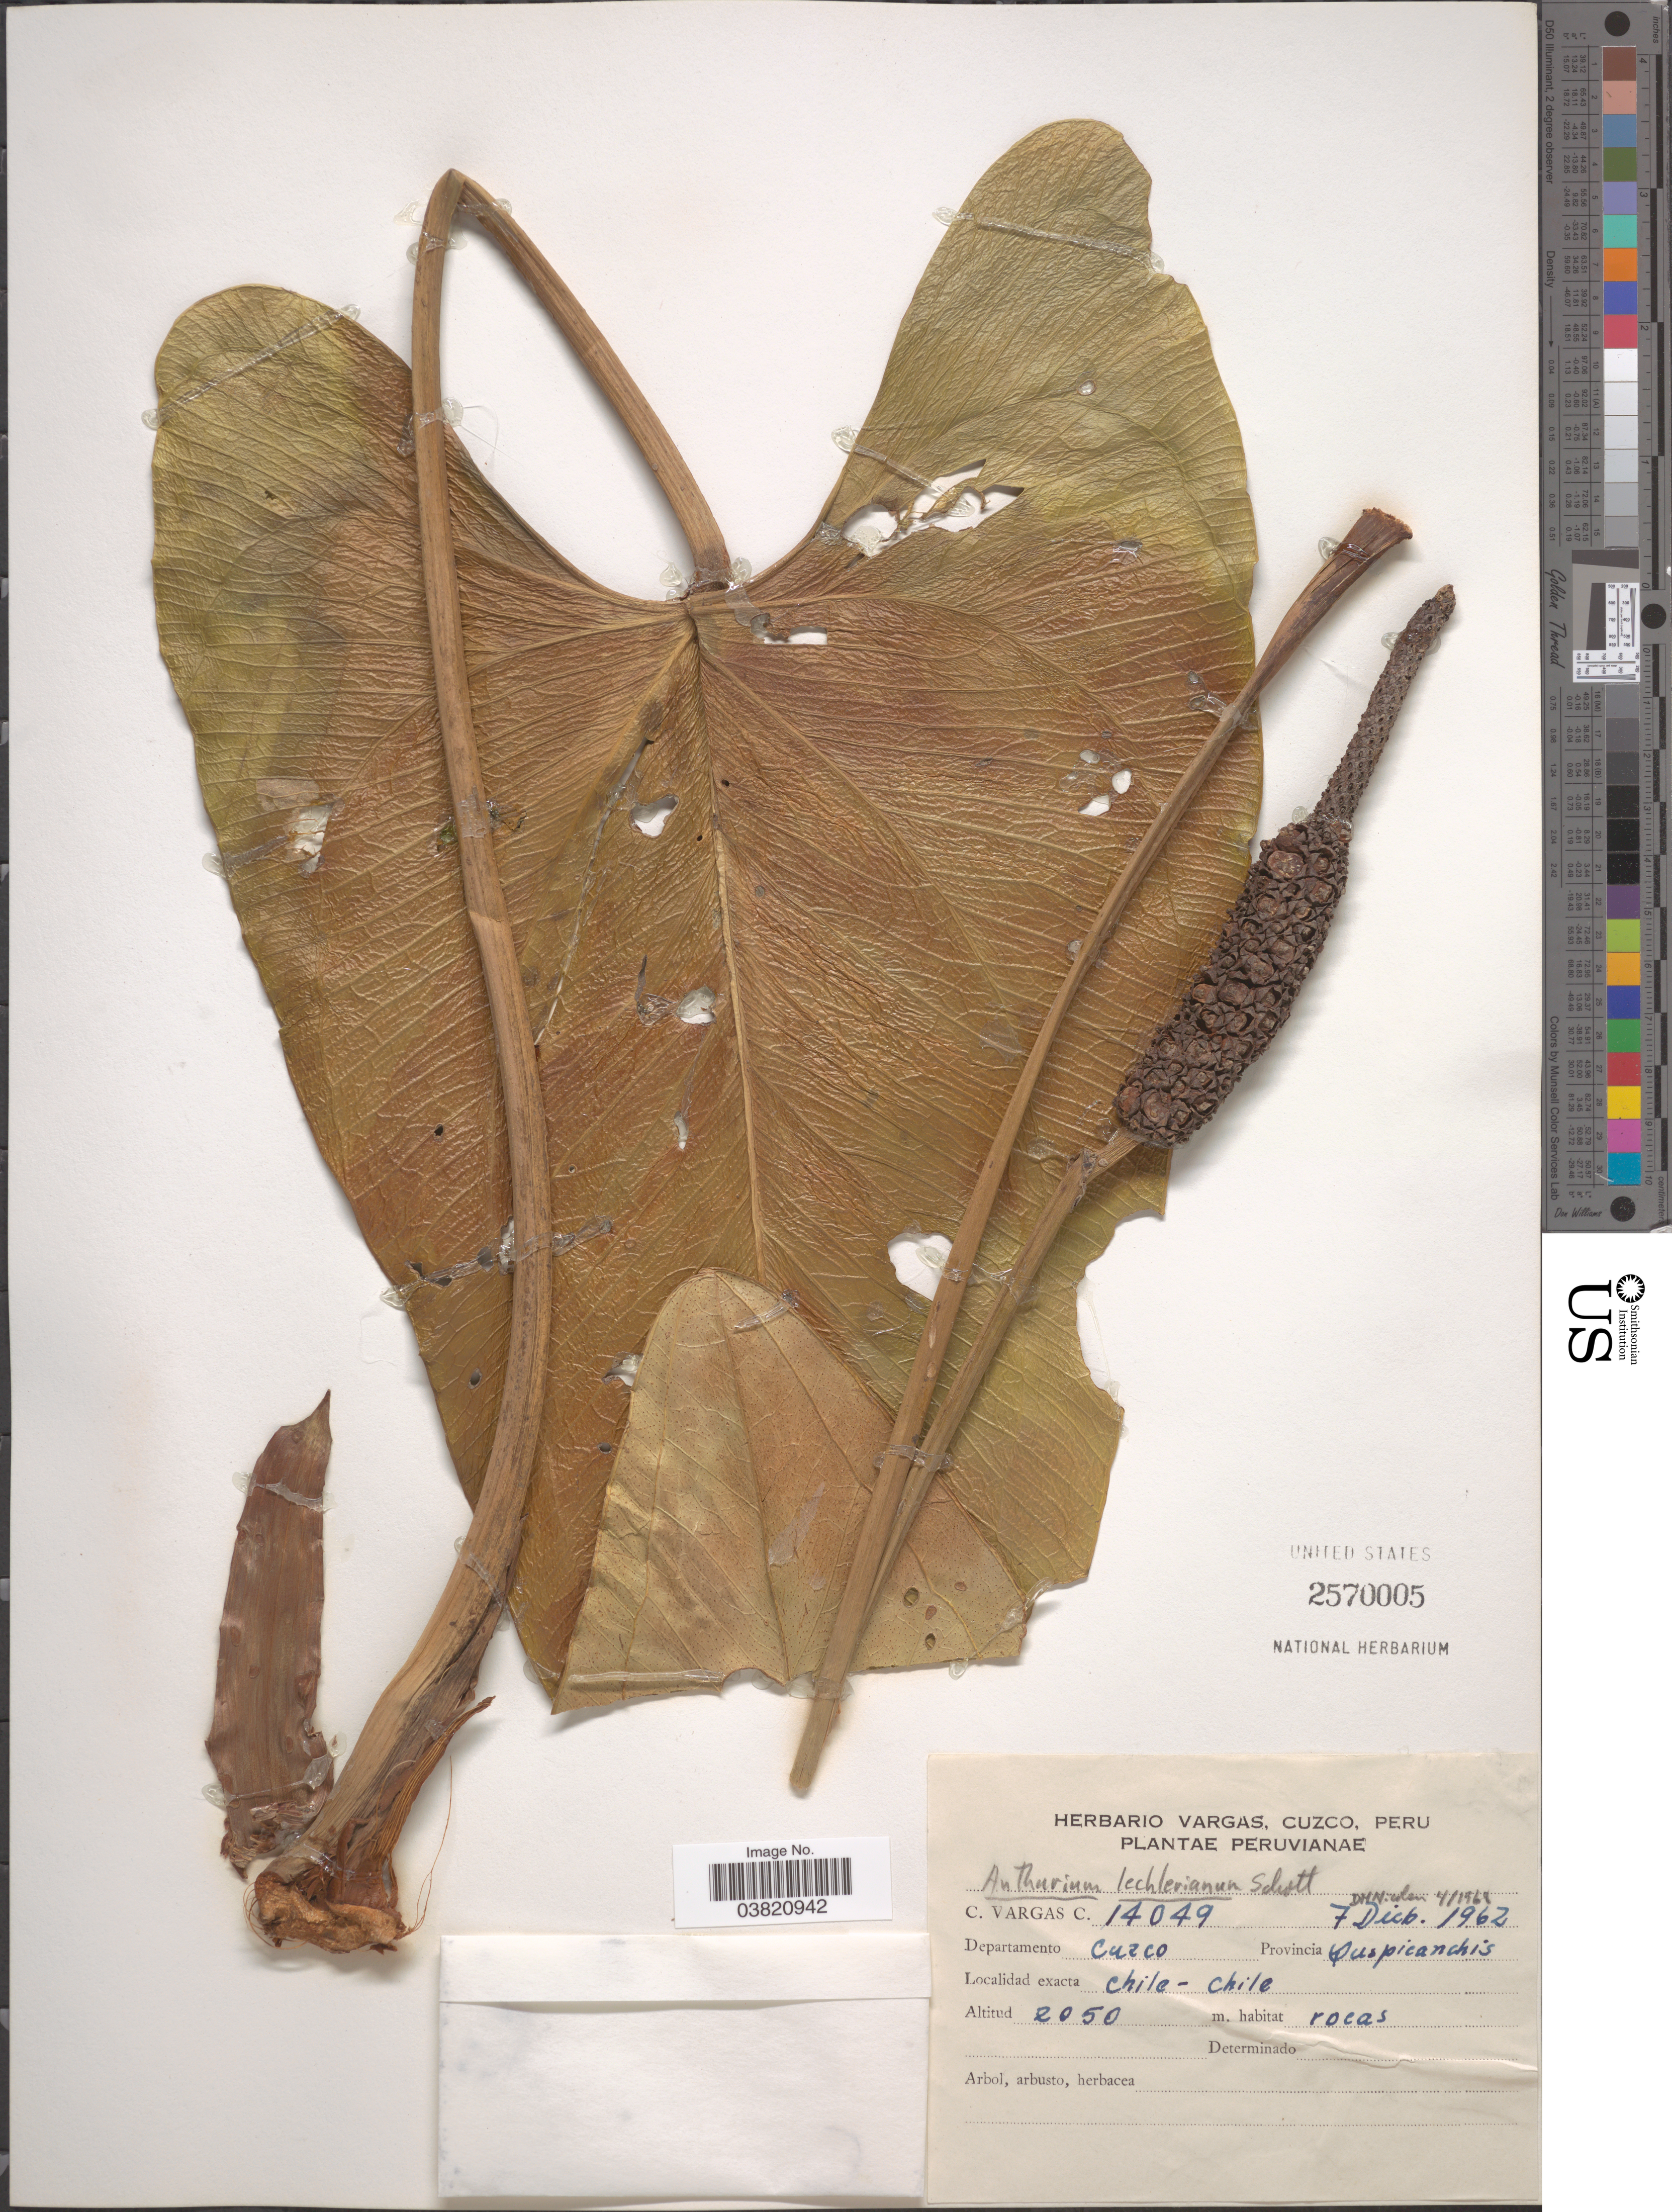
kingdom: Plantae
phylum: Tracheophyta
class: Liliopsida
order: Alismatales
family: Araceae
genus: Anthurium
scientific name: Anthurium lechlerianum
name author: Schott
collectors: C. Vargas Calderón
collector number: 14049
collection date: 1962-12-07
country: Peru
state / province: Cusco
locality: Departamento Cuzco. Provincia Quspicanchis. Chile- chile.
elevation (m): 2050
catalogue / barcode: US 2570005